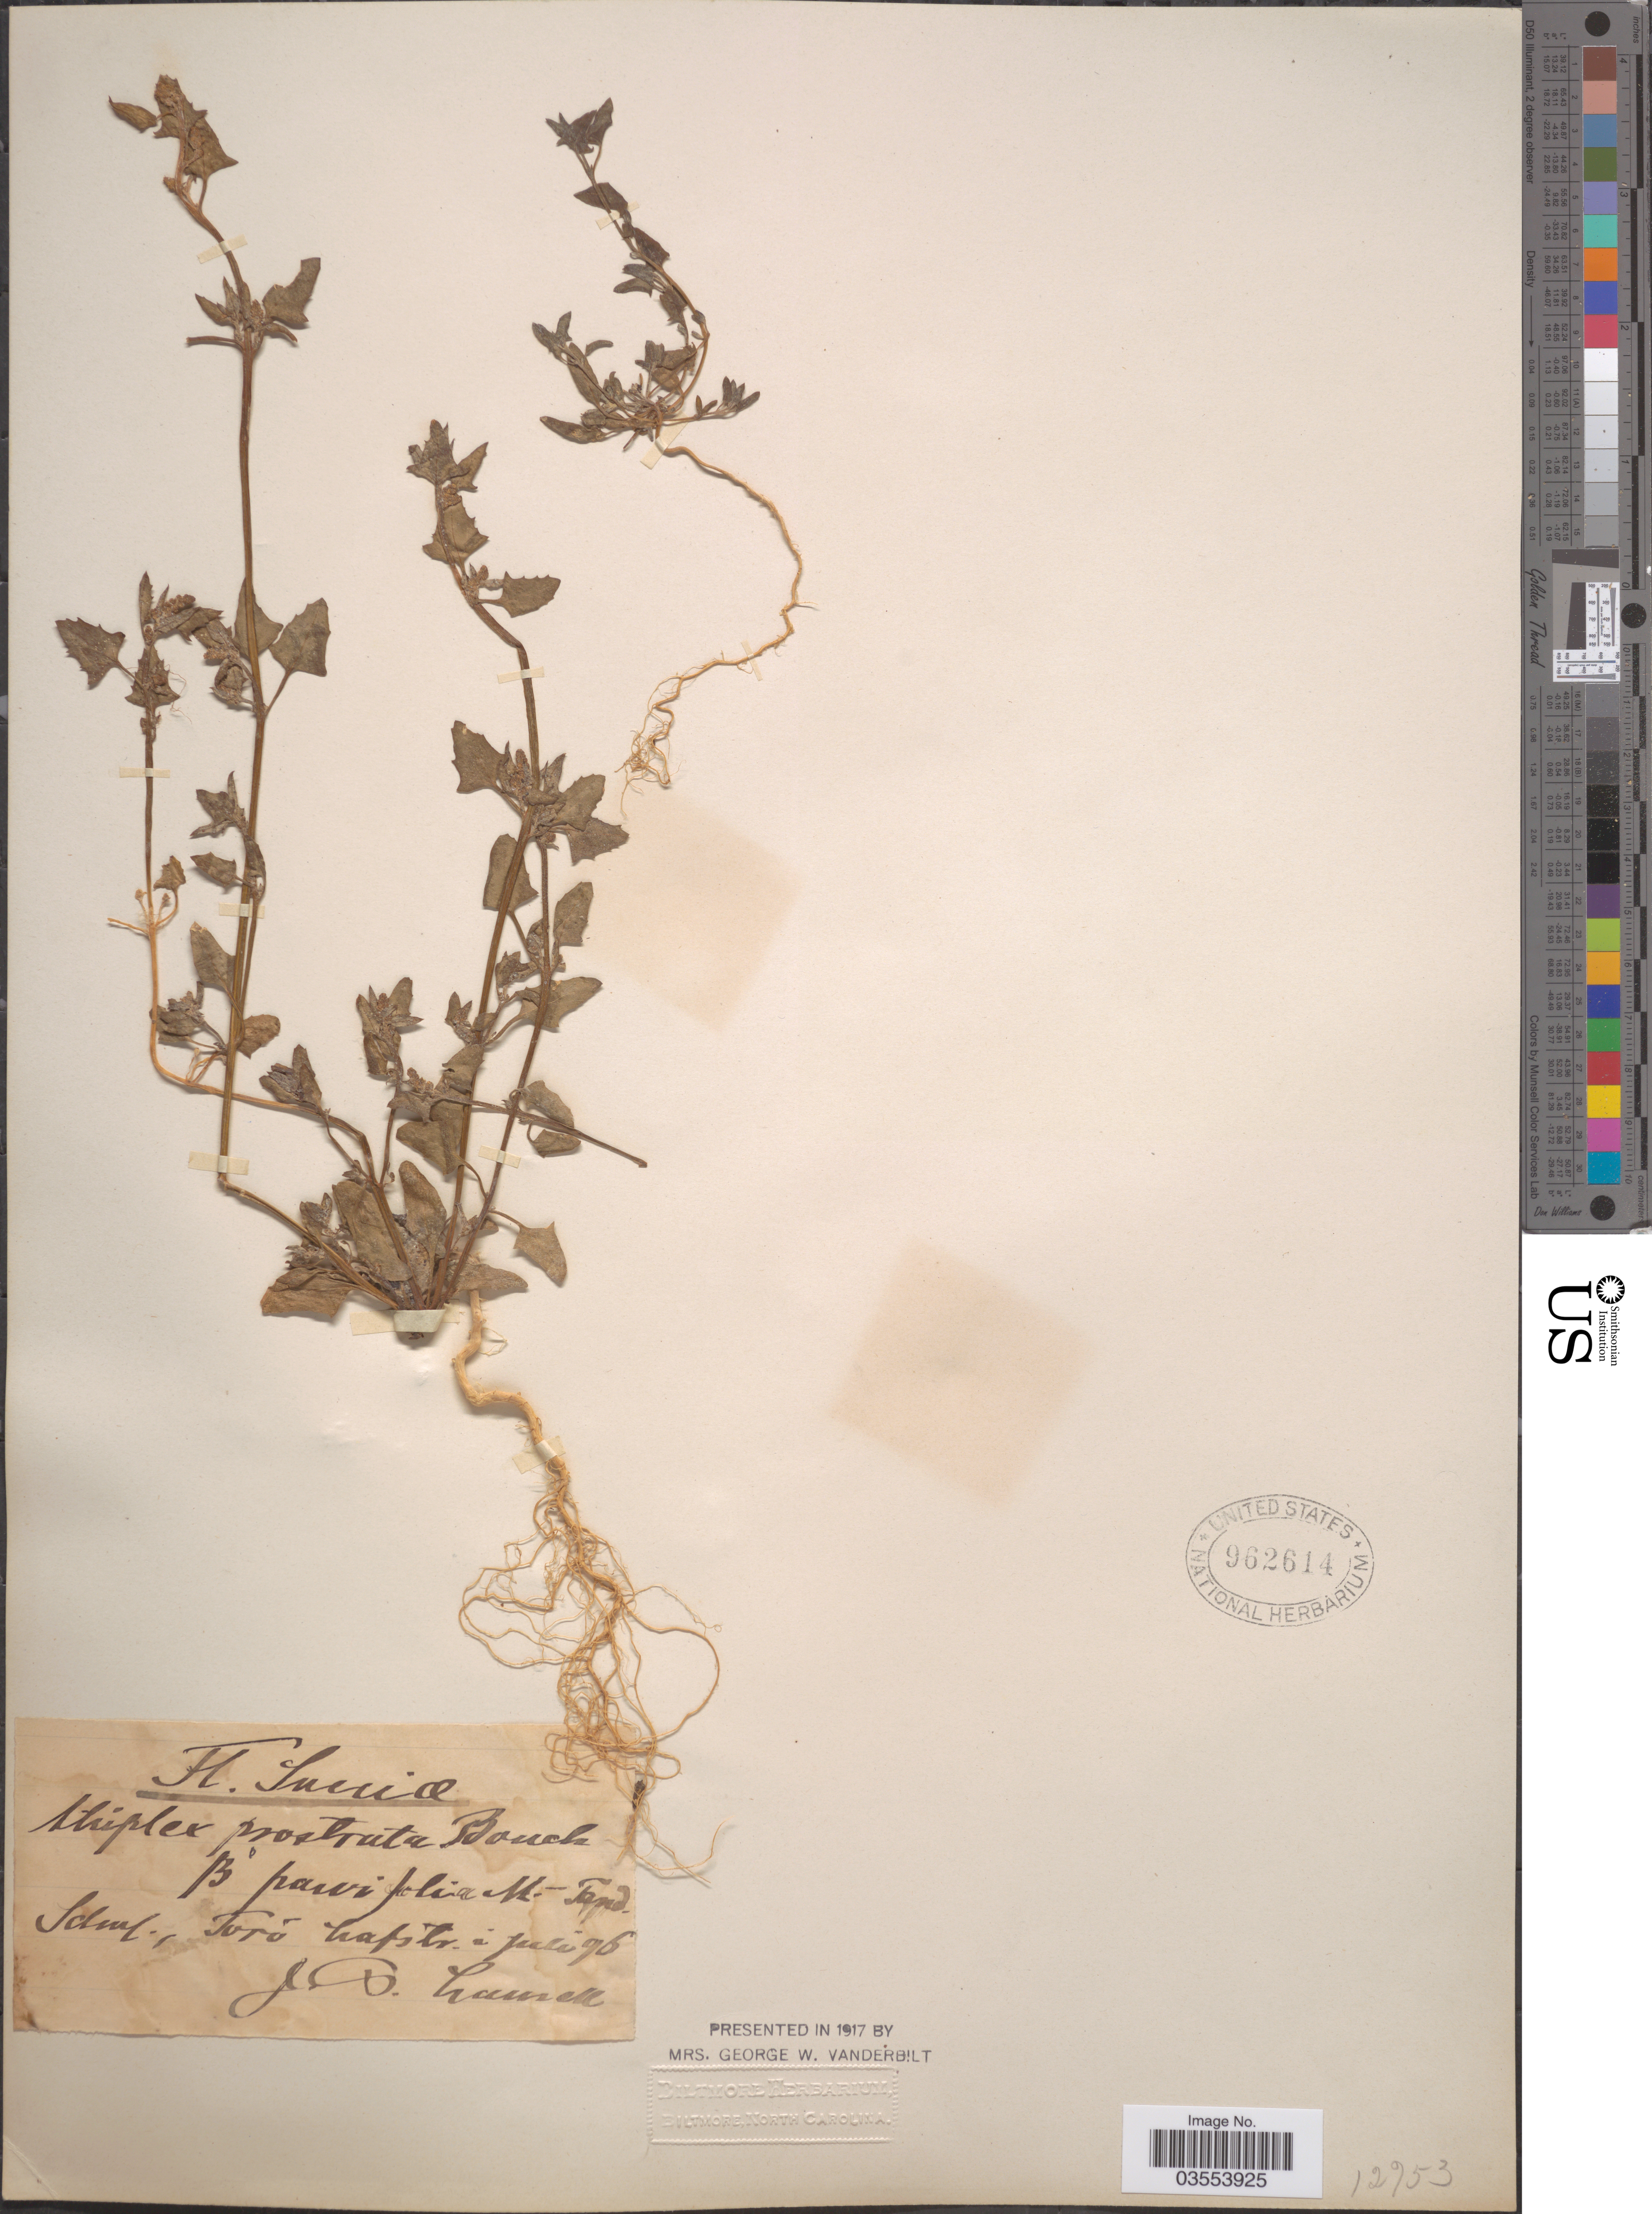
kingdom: Plantae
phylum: Tracheophyta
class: Magnoliopsida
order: Caryophyllales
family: Amaranthaceae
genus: Atriplex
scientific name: Atriplex prostrata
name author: Boucher ex DC.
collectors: J. Lamell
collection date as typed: Transcribed d/m/y: /7/96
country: Sweden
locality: Sueciæ. Sdml., Toro hapstr. [interpreted]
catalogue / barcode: US 962614